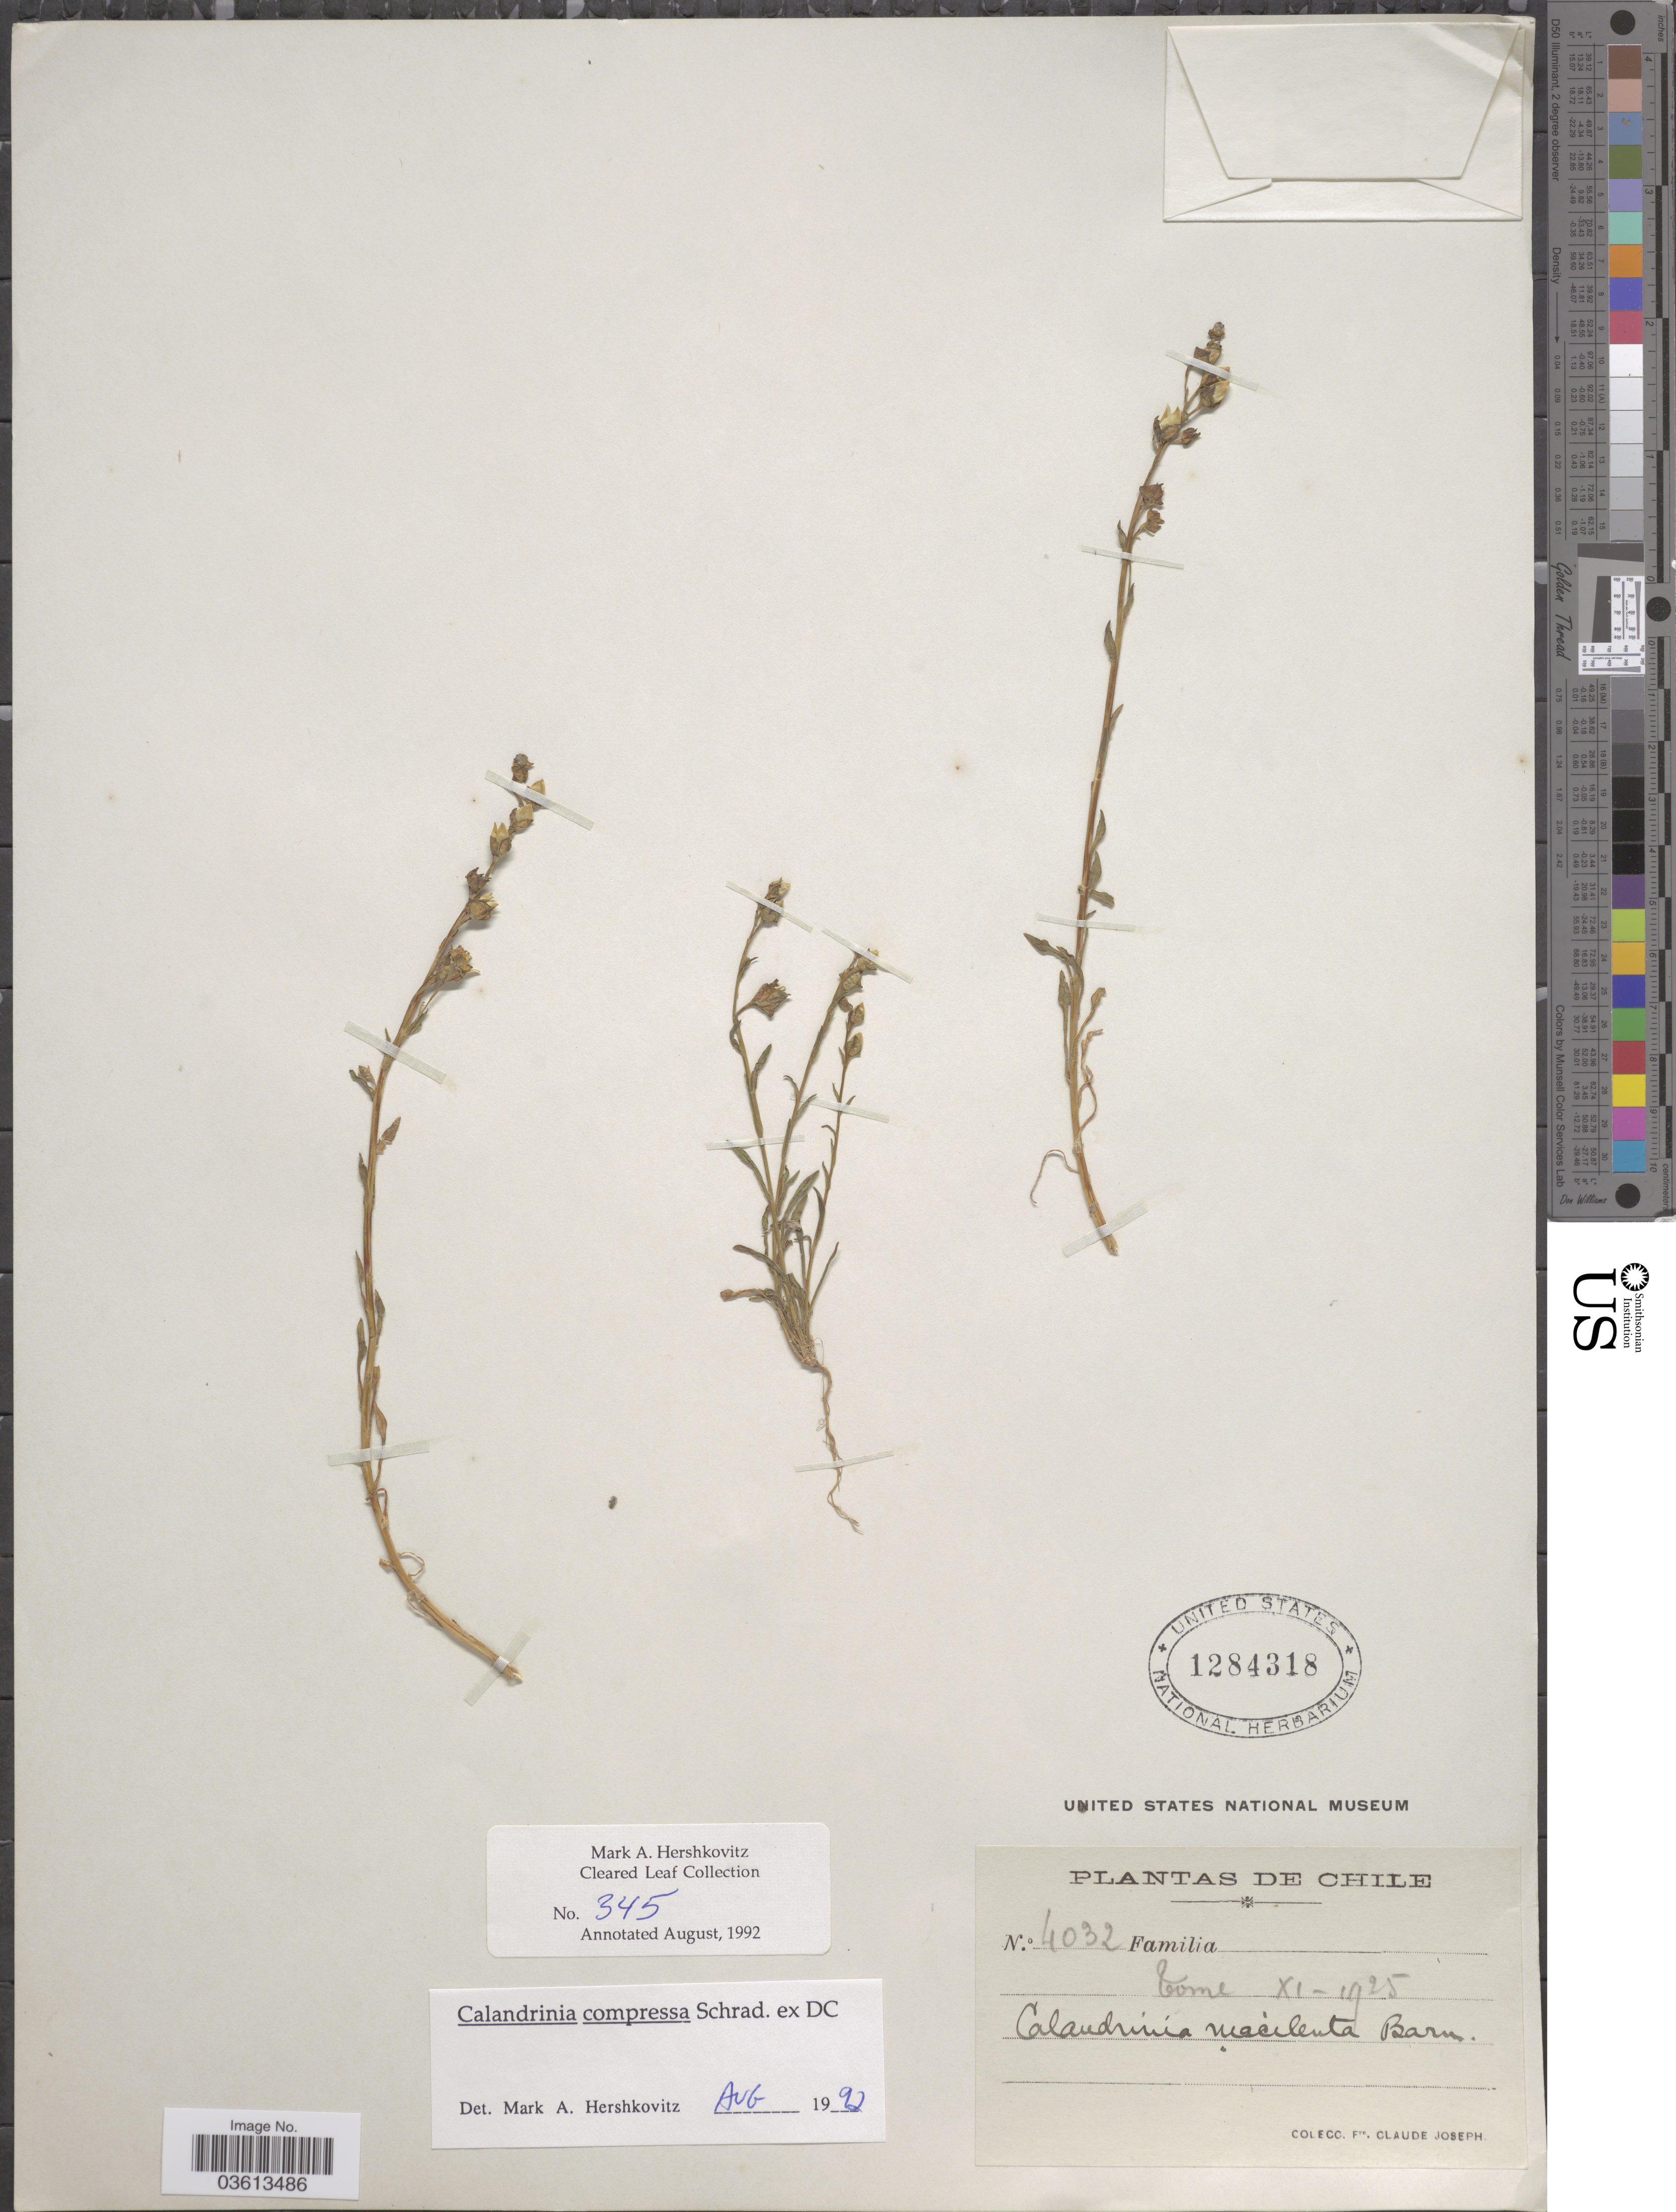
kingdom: Plantae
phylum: Tracheophyta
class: Magnoliopsida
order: Caryophyllales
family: Montiaceae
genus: Calandrinia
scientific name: Calandrinia ciliata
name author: (Ruiz & Pav.) DC.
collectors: Bro. Claude-Joseph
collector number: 4032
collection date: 1925-11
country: Chile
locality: Tome.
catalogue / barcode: US 1284318